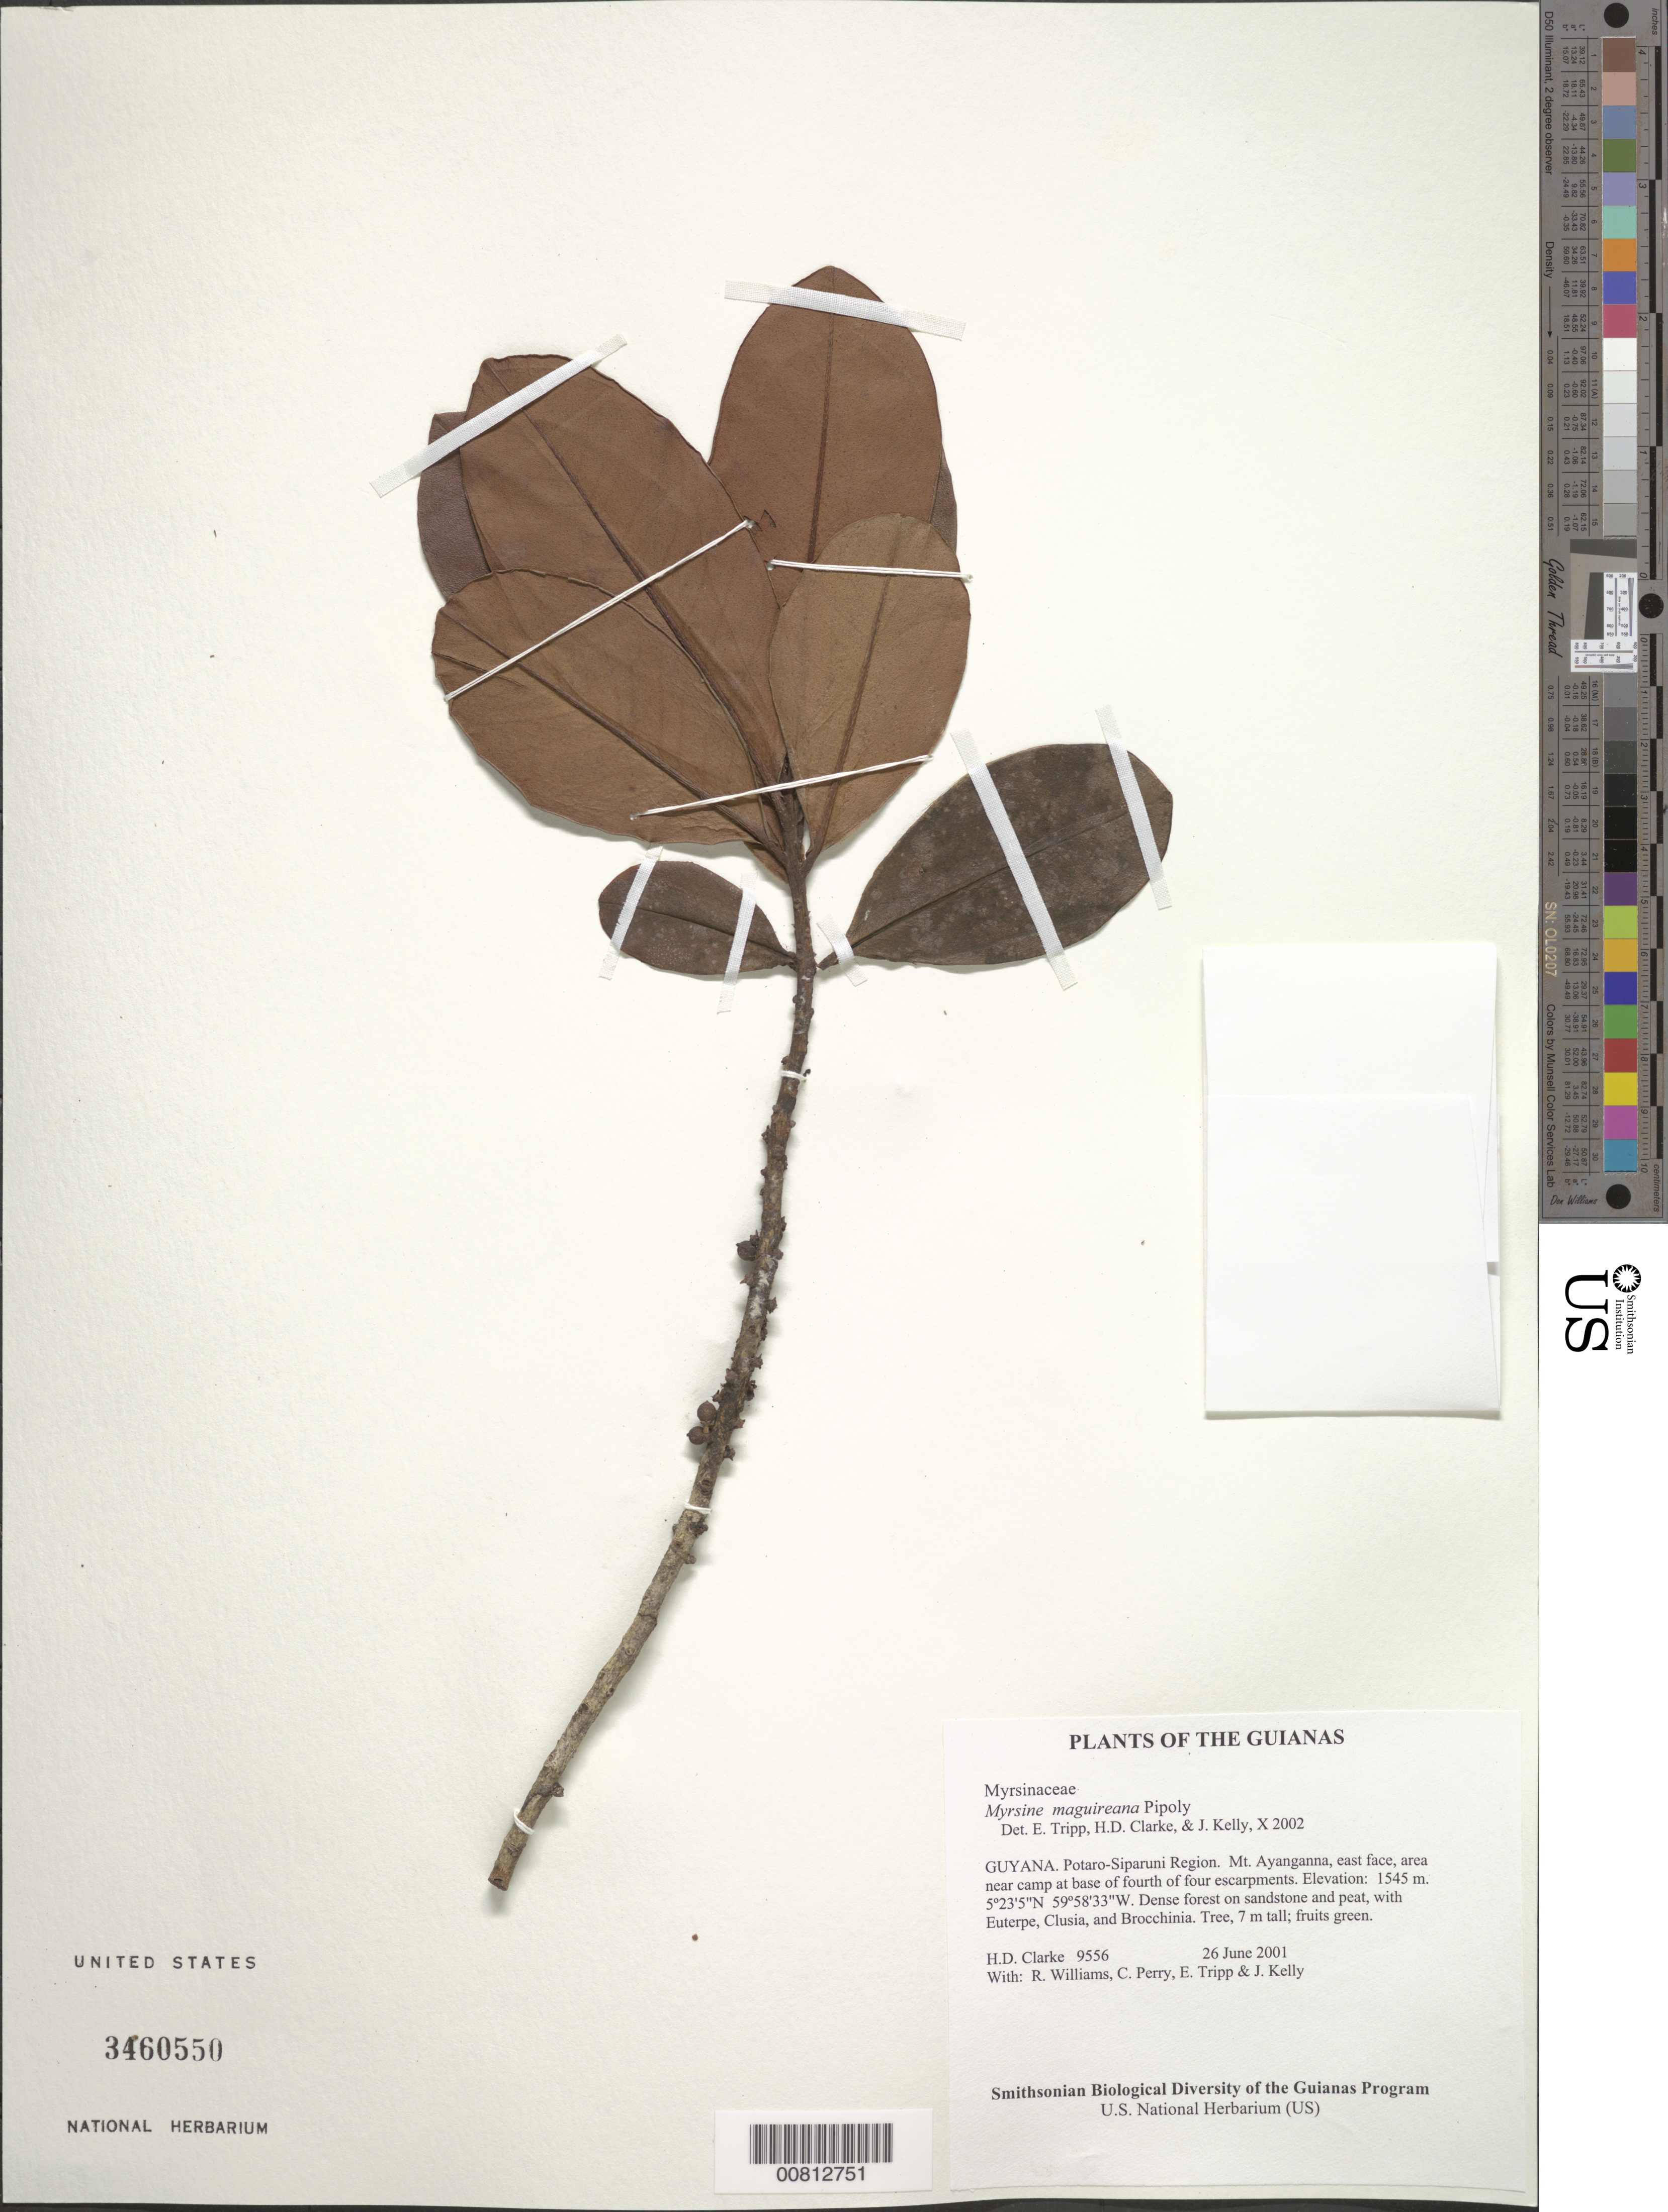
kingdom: Plantae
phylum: Tracheophyta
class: Magnoliopsida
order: Ericales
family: Primulaceae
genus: Myrsine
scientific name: Myrsine maguireana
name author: Pipoly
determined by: Kelly, J.; Clarke, H. D.; Tripp, E. A.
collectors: H. D. Clarke, R. Williams, C. Perry, E. Tripp & J. Kelly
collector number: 9556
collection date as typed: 26 June 2001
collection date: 2001-06-26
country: Guyana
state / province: Potaro-Siparuni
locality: Mt. Ayanganna, east face, area near camp at base of fourth of four escarpments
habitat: Dense forest on sandstone and peat, with Euterpe, Clusia, and Brocchinia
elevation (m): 1545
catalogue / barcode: US 3460550